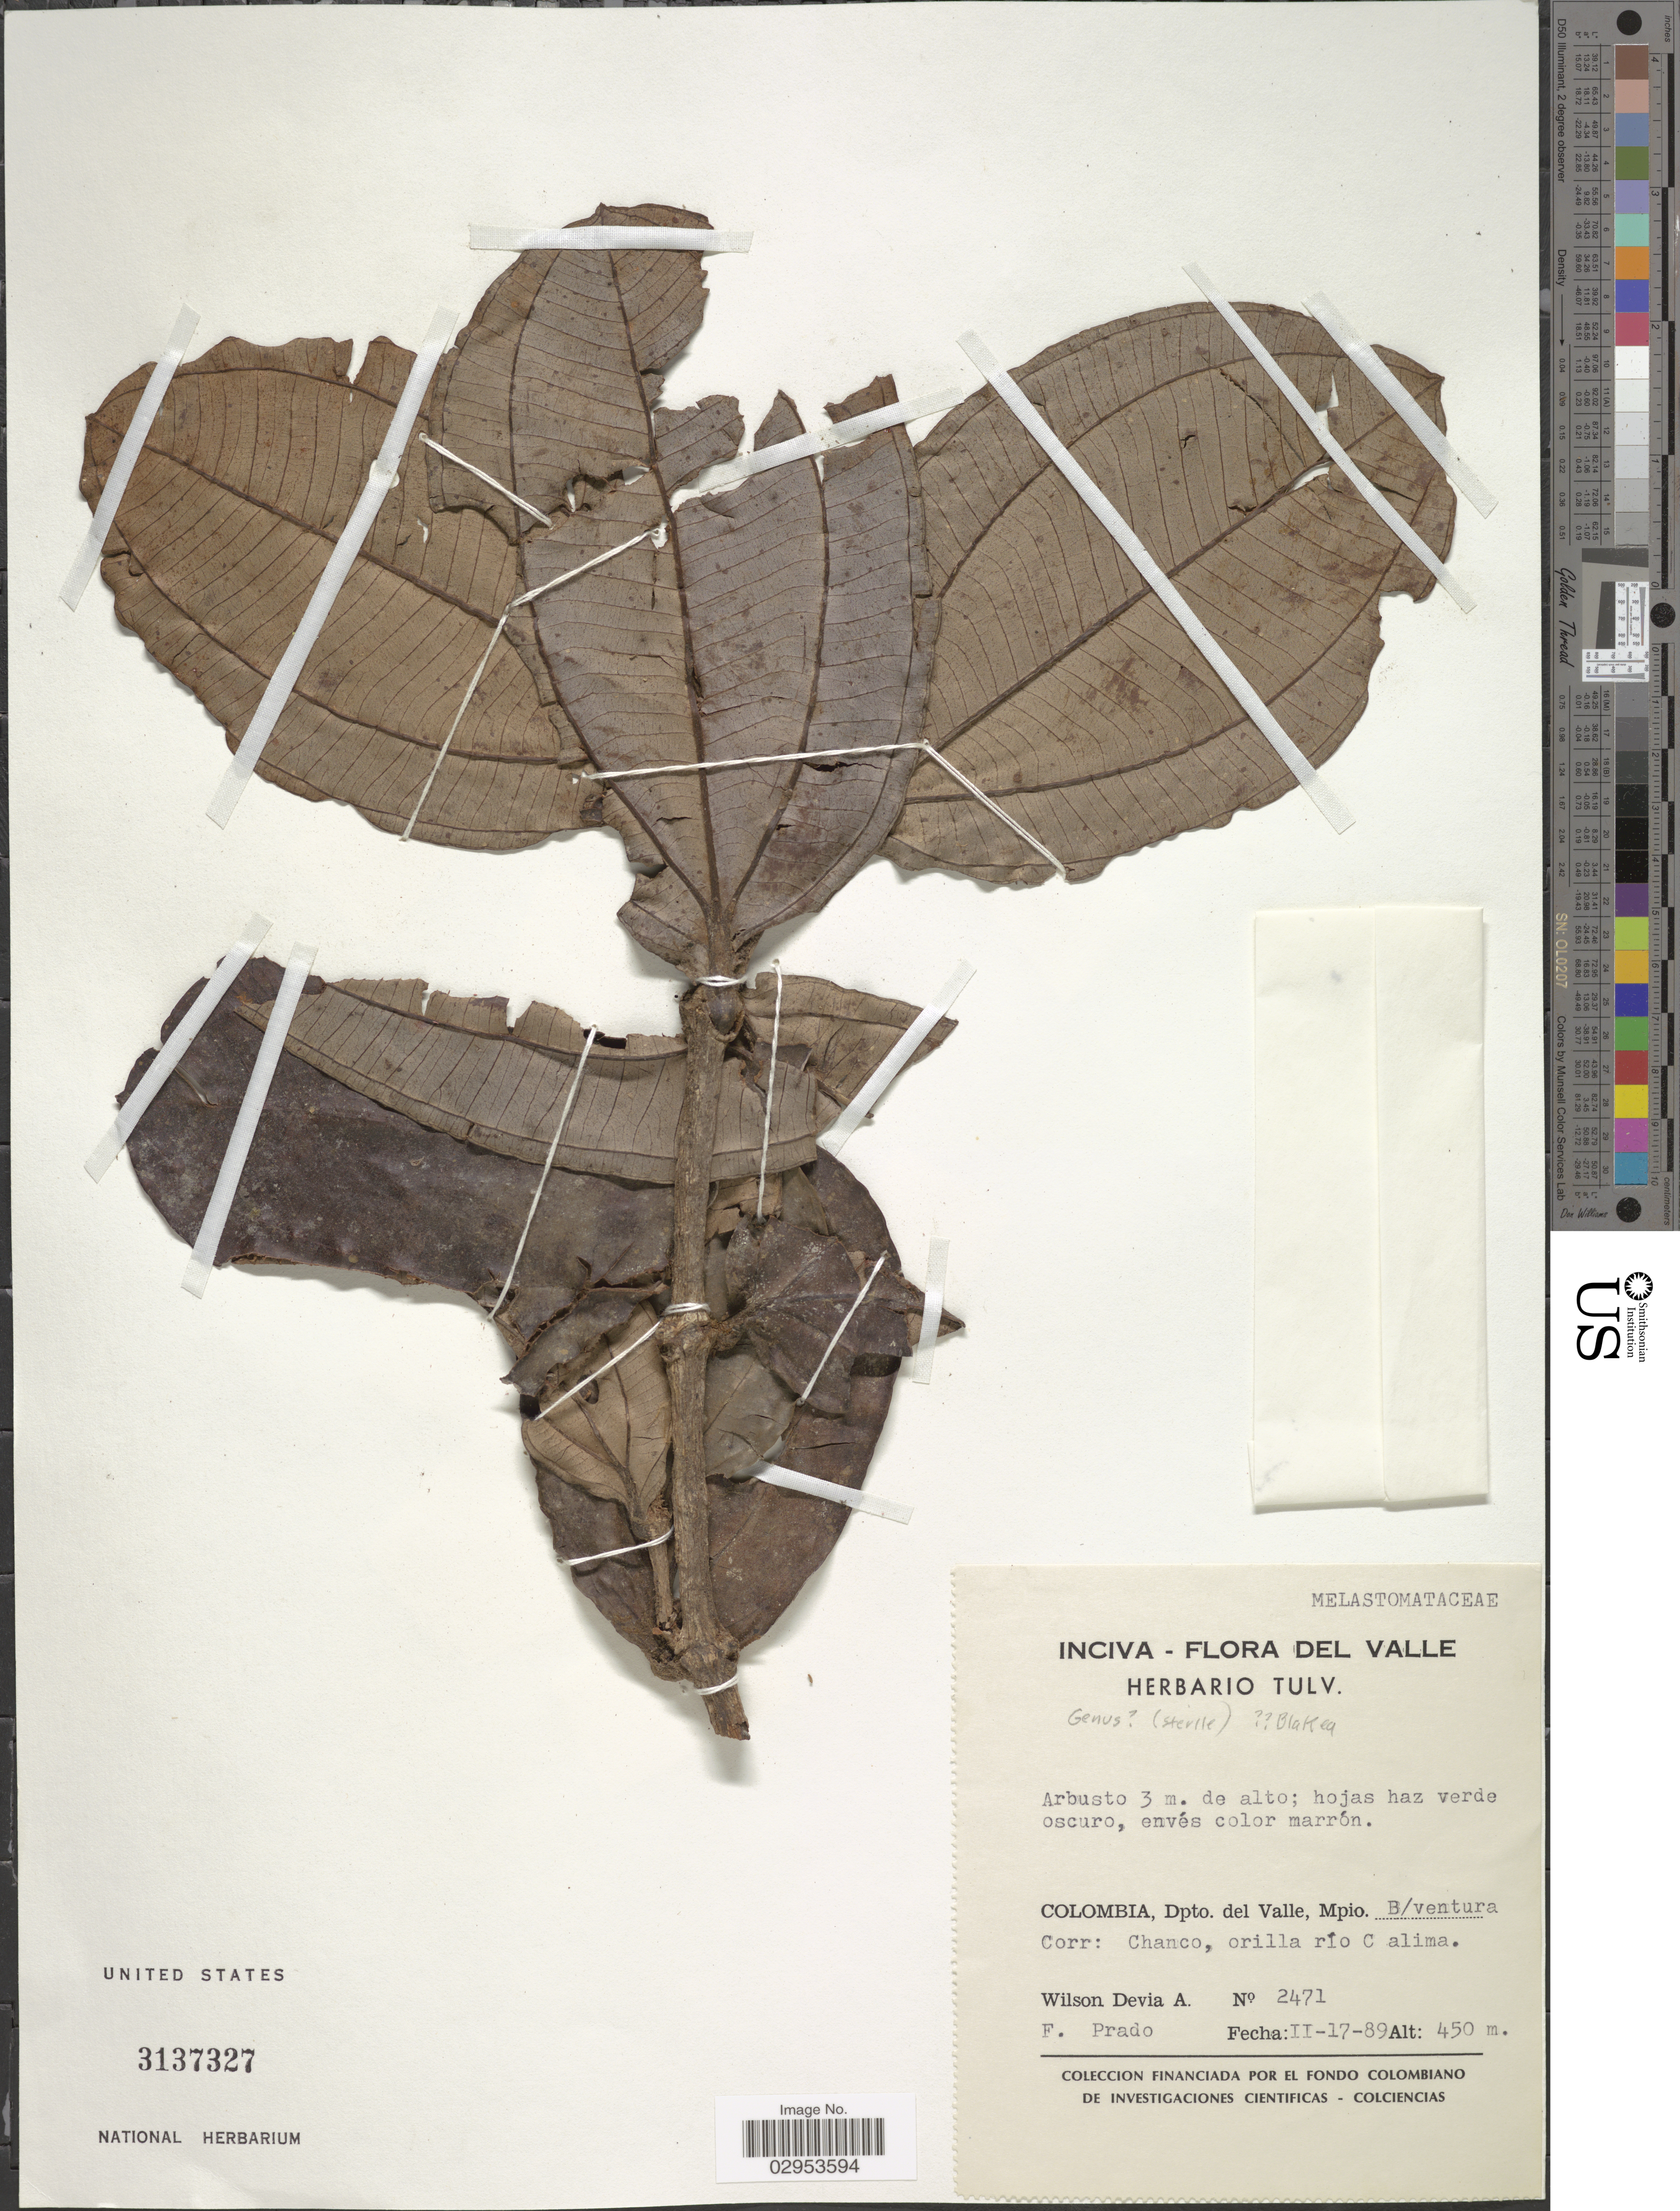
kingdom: Plantae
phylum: Tracheophyta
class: Magnoliopsida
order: Myrtales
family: Melastomataceae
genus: Blakea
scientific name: Blakea sp.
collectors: W. Devia A. & F. Prado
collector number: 2471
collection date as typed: Transcribed d/m/y: 17/2/89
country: Colombia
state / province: Valle del Cauca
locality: Dpto. del Valle, Mpio. B/ventura Corr: Chanco, orilla río C alima.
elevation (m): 450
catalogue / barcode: US 3137327